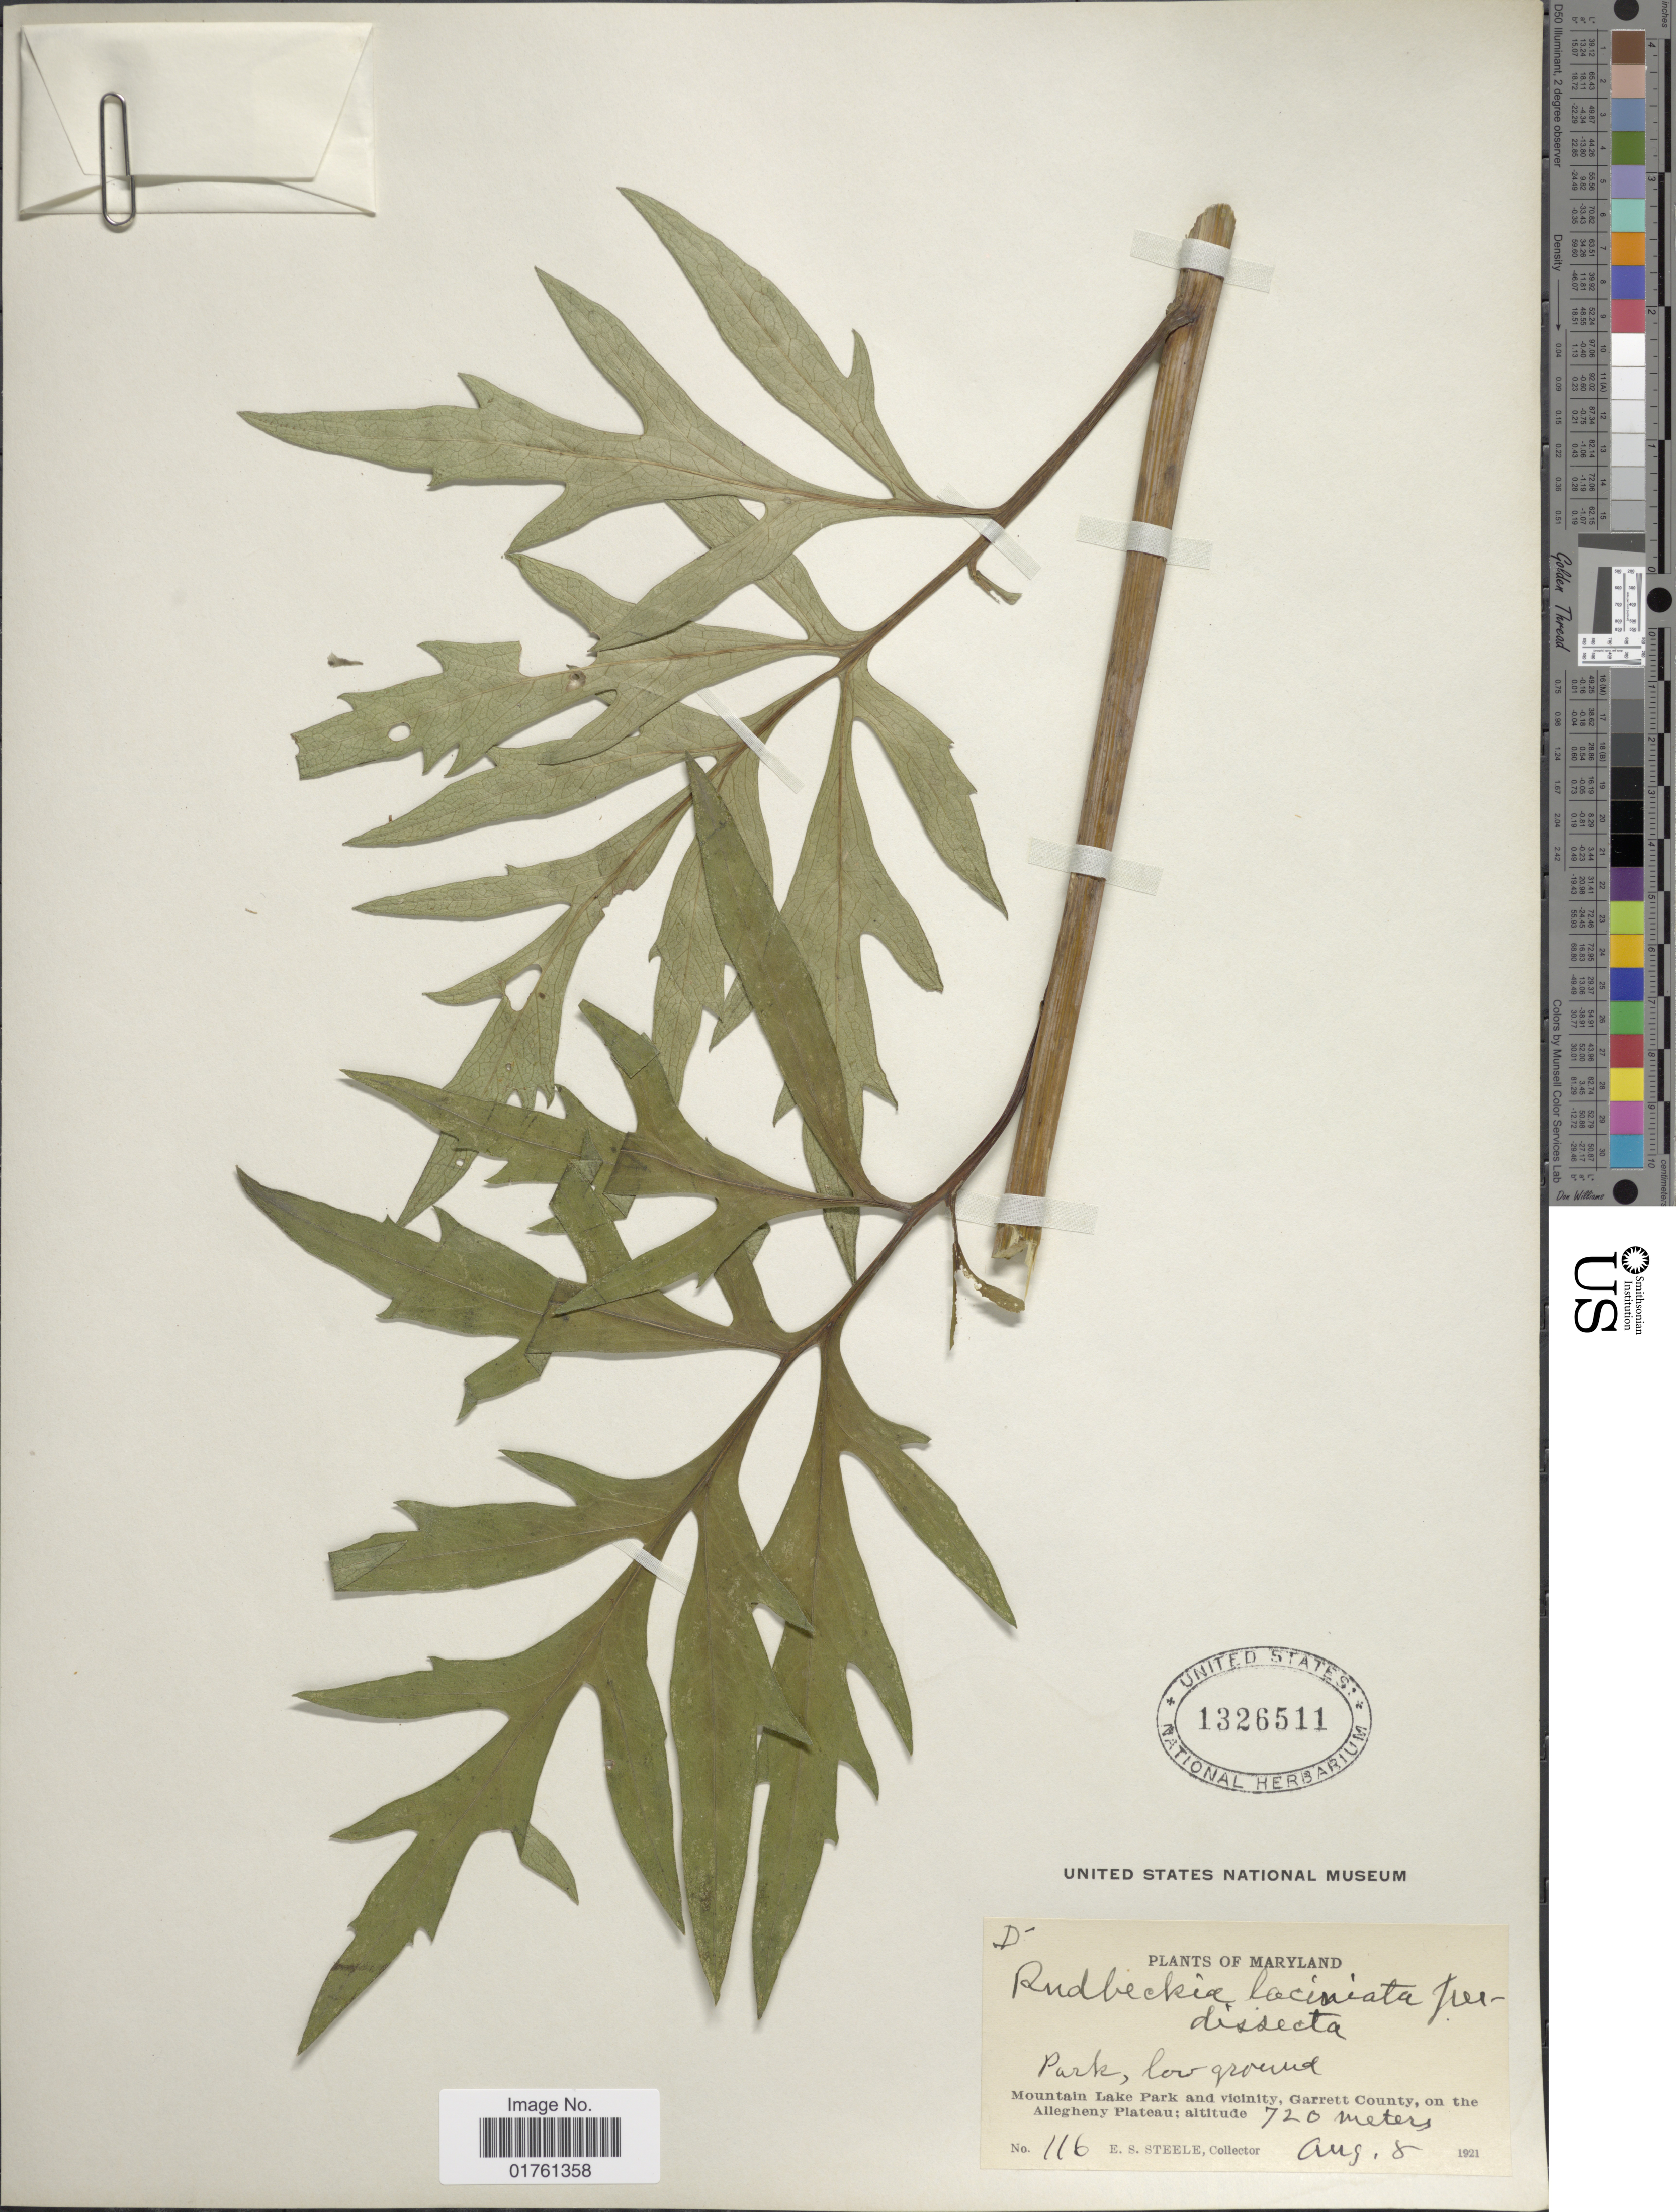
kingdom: Plantae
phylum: Tracheophyta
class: Magnoliopsida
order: Asterales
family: Asteraceae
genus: Rudbeckia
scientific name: Rudbeckia laciniata var. bipinnata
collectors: E. Steele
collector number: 116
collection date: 1921-08-08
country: United States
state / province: Maryland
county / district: Garrett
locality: Park, low ground, Mountain Lake Park and vicinity, Garrett County, on the Allegheny Plateau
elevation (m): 720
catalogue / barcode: US 1326511